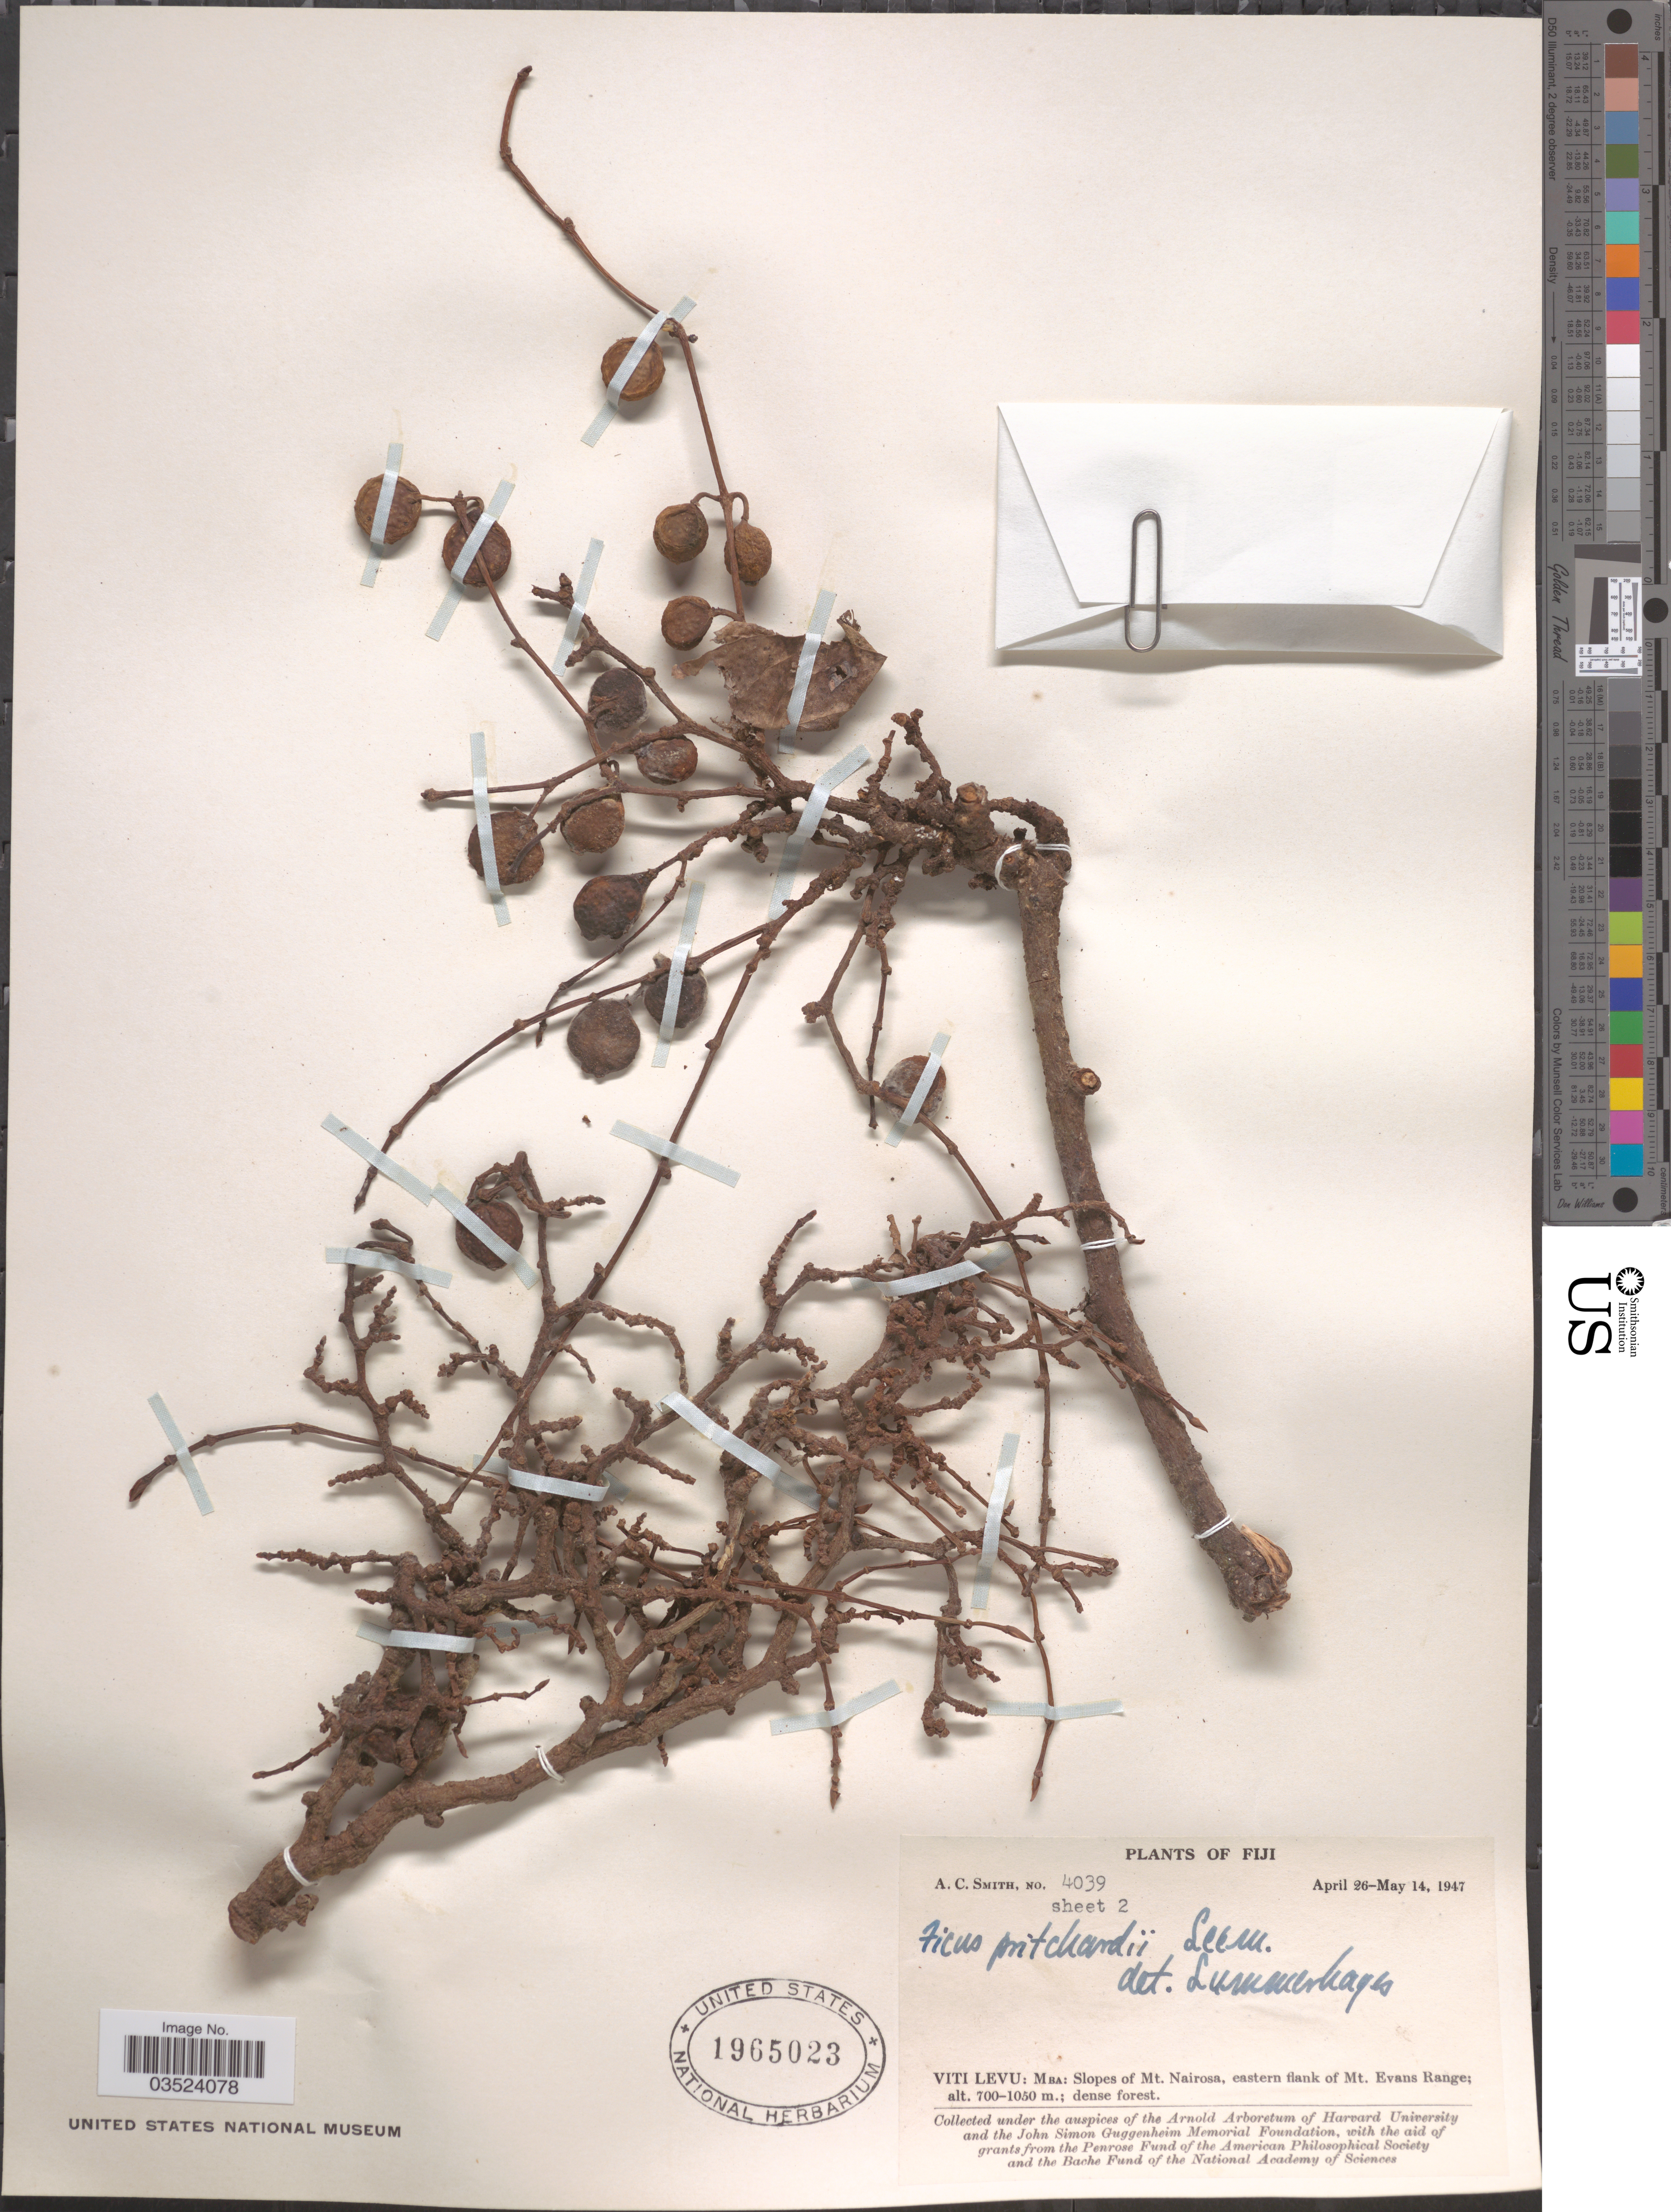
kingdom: Plantae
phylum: Tracheophyta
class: Magnoliopsida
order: Rosales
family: Moraceae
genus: Ficus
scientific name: Ficus pritchardii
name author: Seem.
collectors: A. C. Smith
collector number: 4039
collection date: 1947-04-26/1947-05-14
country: Fiji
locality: Viti Levu: Mba: Slopes of Mt. Nairosa, eastern flank of Mt. Evans Range.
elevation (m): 700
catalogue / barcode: US 1965023